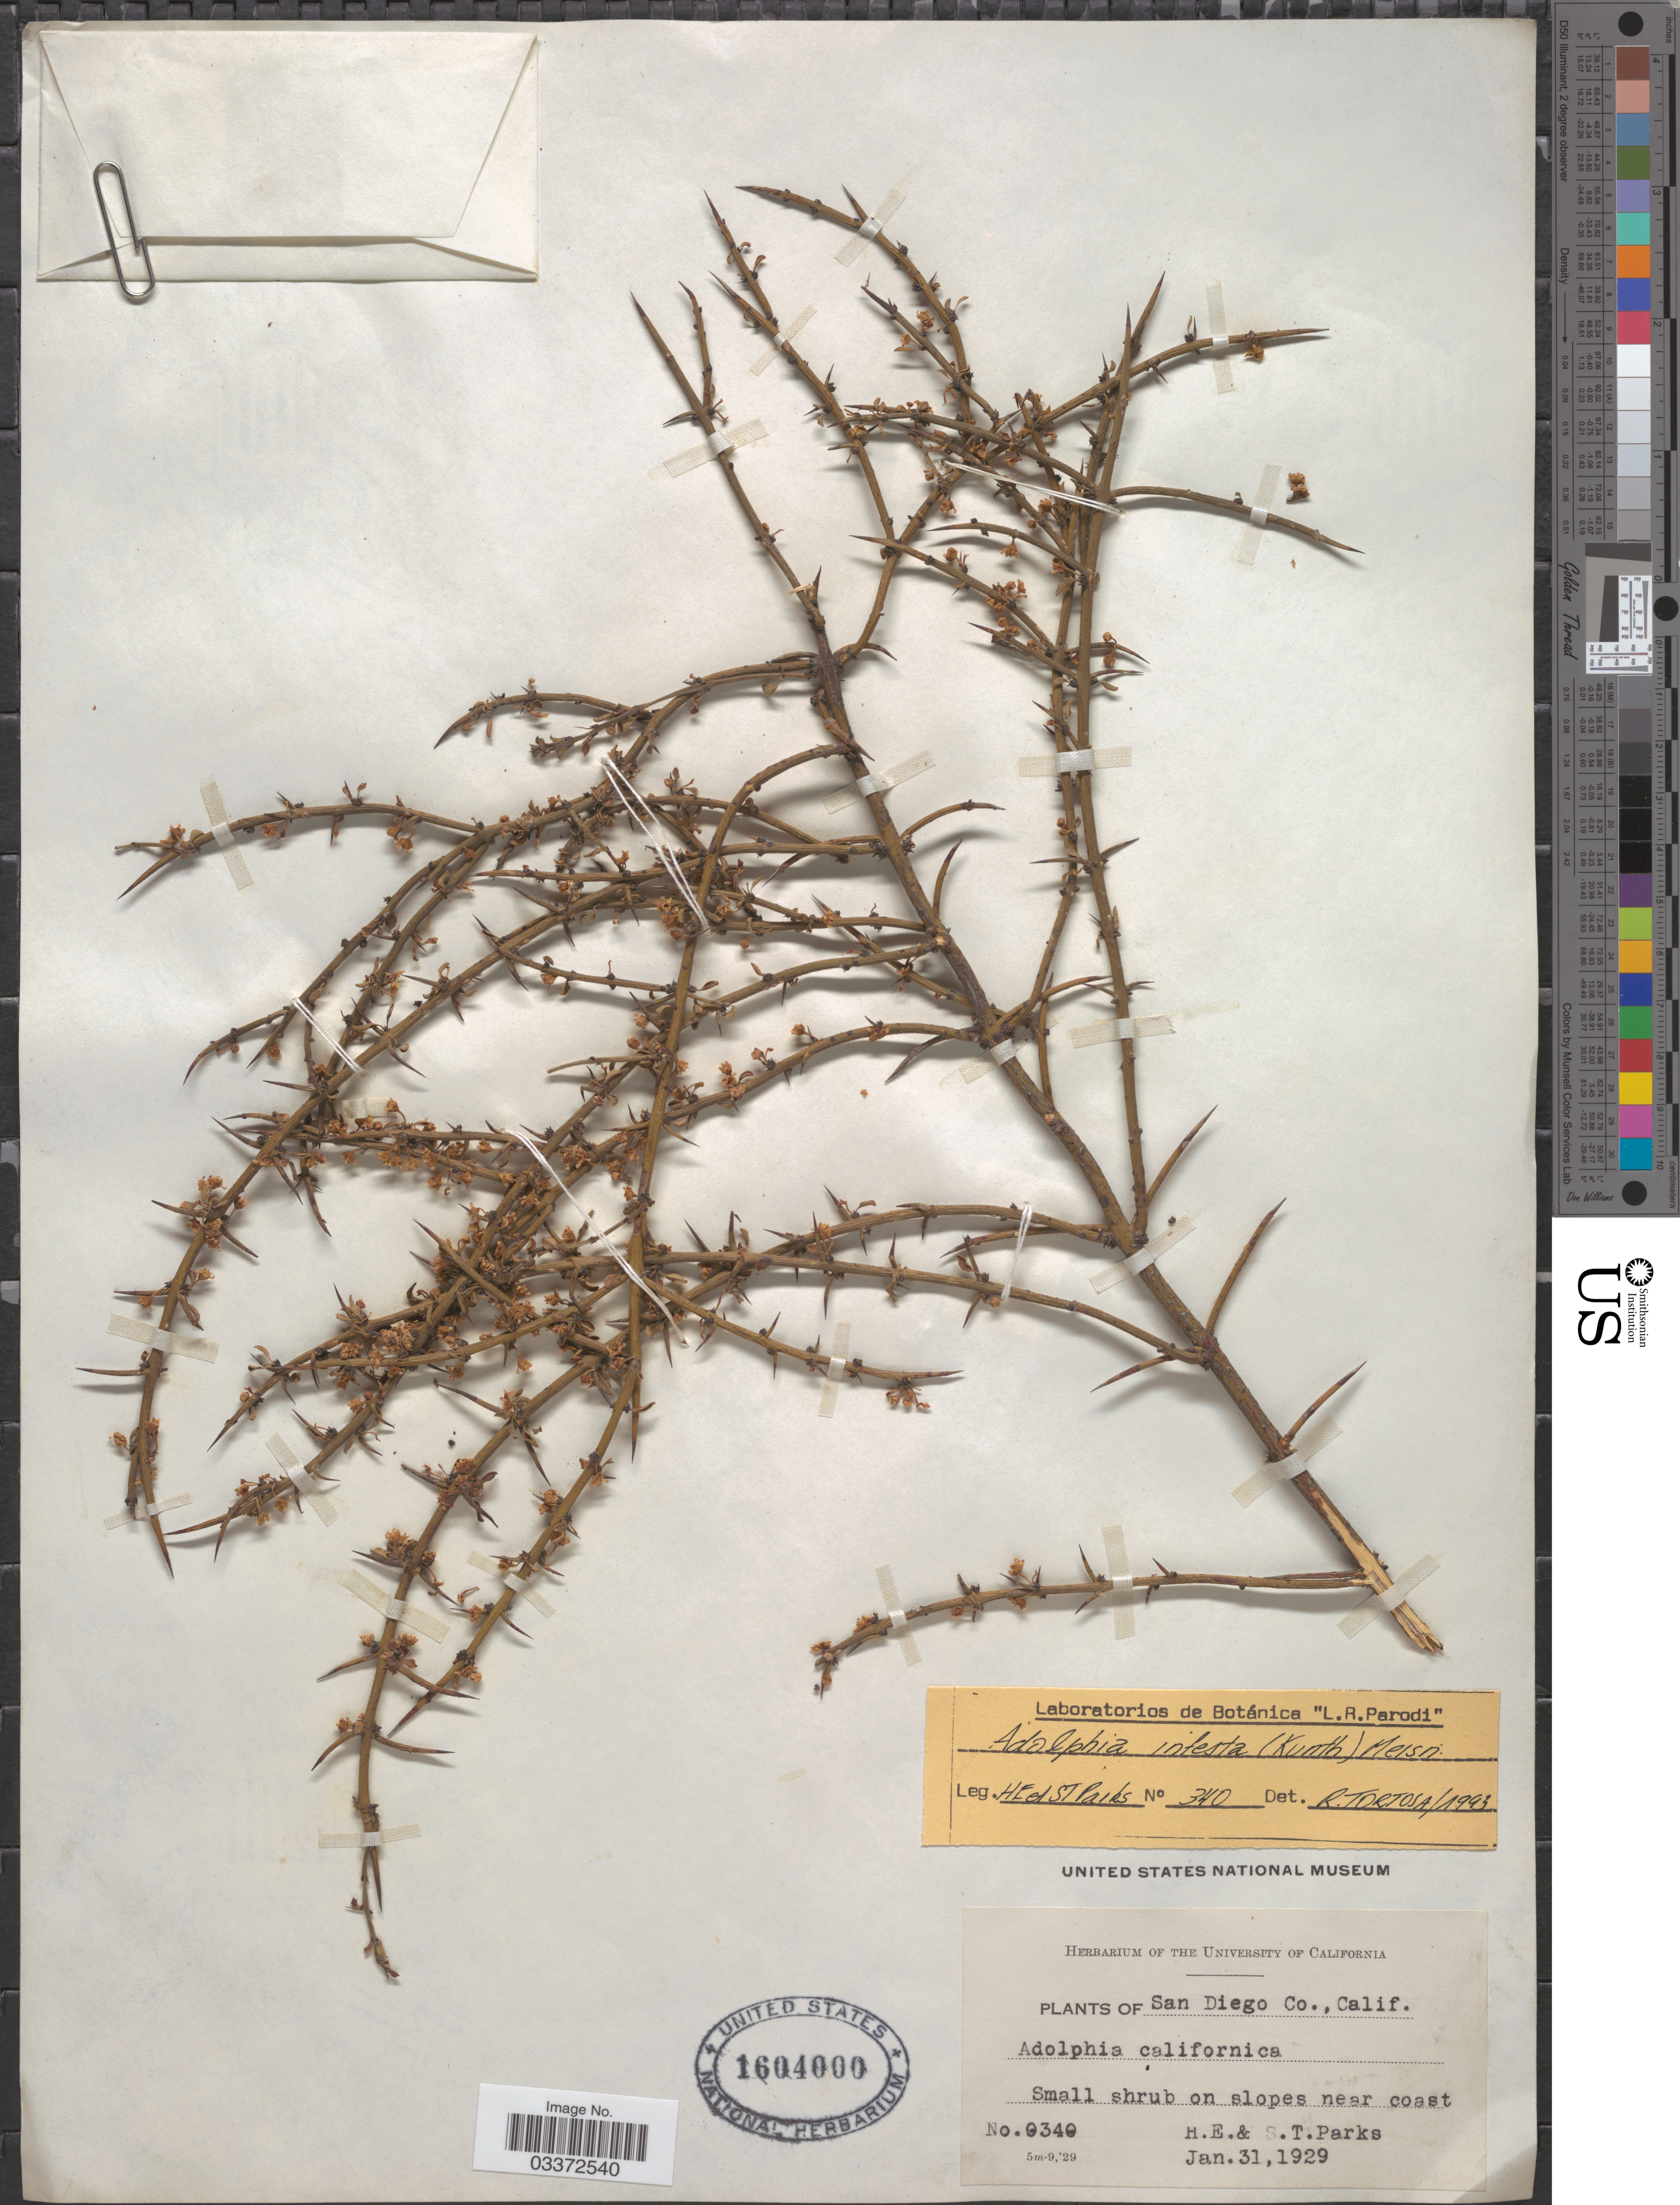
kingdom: Plantae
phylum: Tracheophyta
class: Magnoliopsida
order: Rosales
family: Rhamnaceae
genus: Adolphia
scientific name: Adolphia infesta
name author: (Kunth) Meisn.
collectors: H. E. Parks & S. Parks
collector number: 34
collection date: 1929-01-31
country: United States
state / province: California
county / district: San Diego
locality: San Diego Co., near coast.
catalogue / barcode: US 1604000